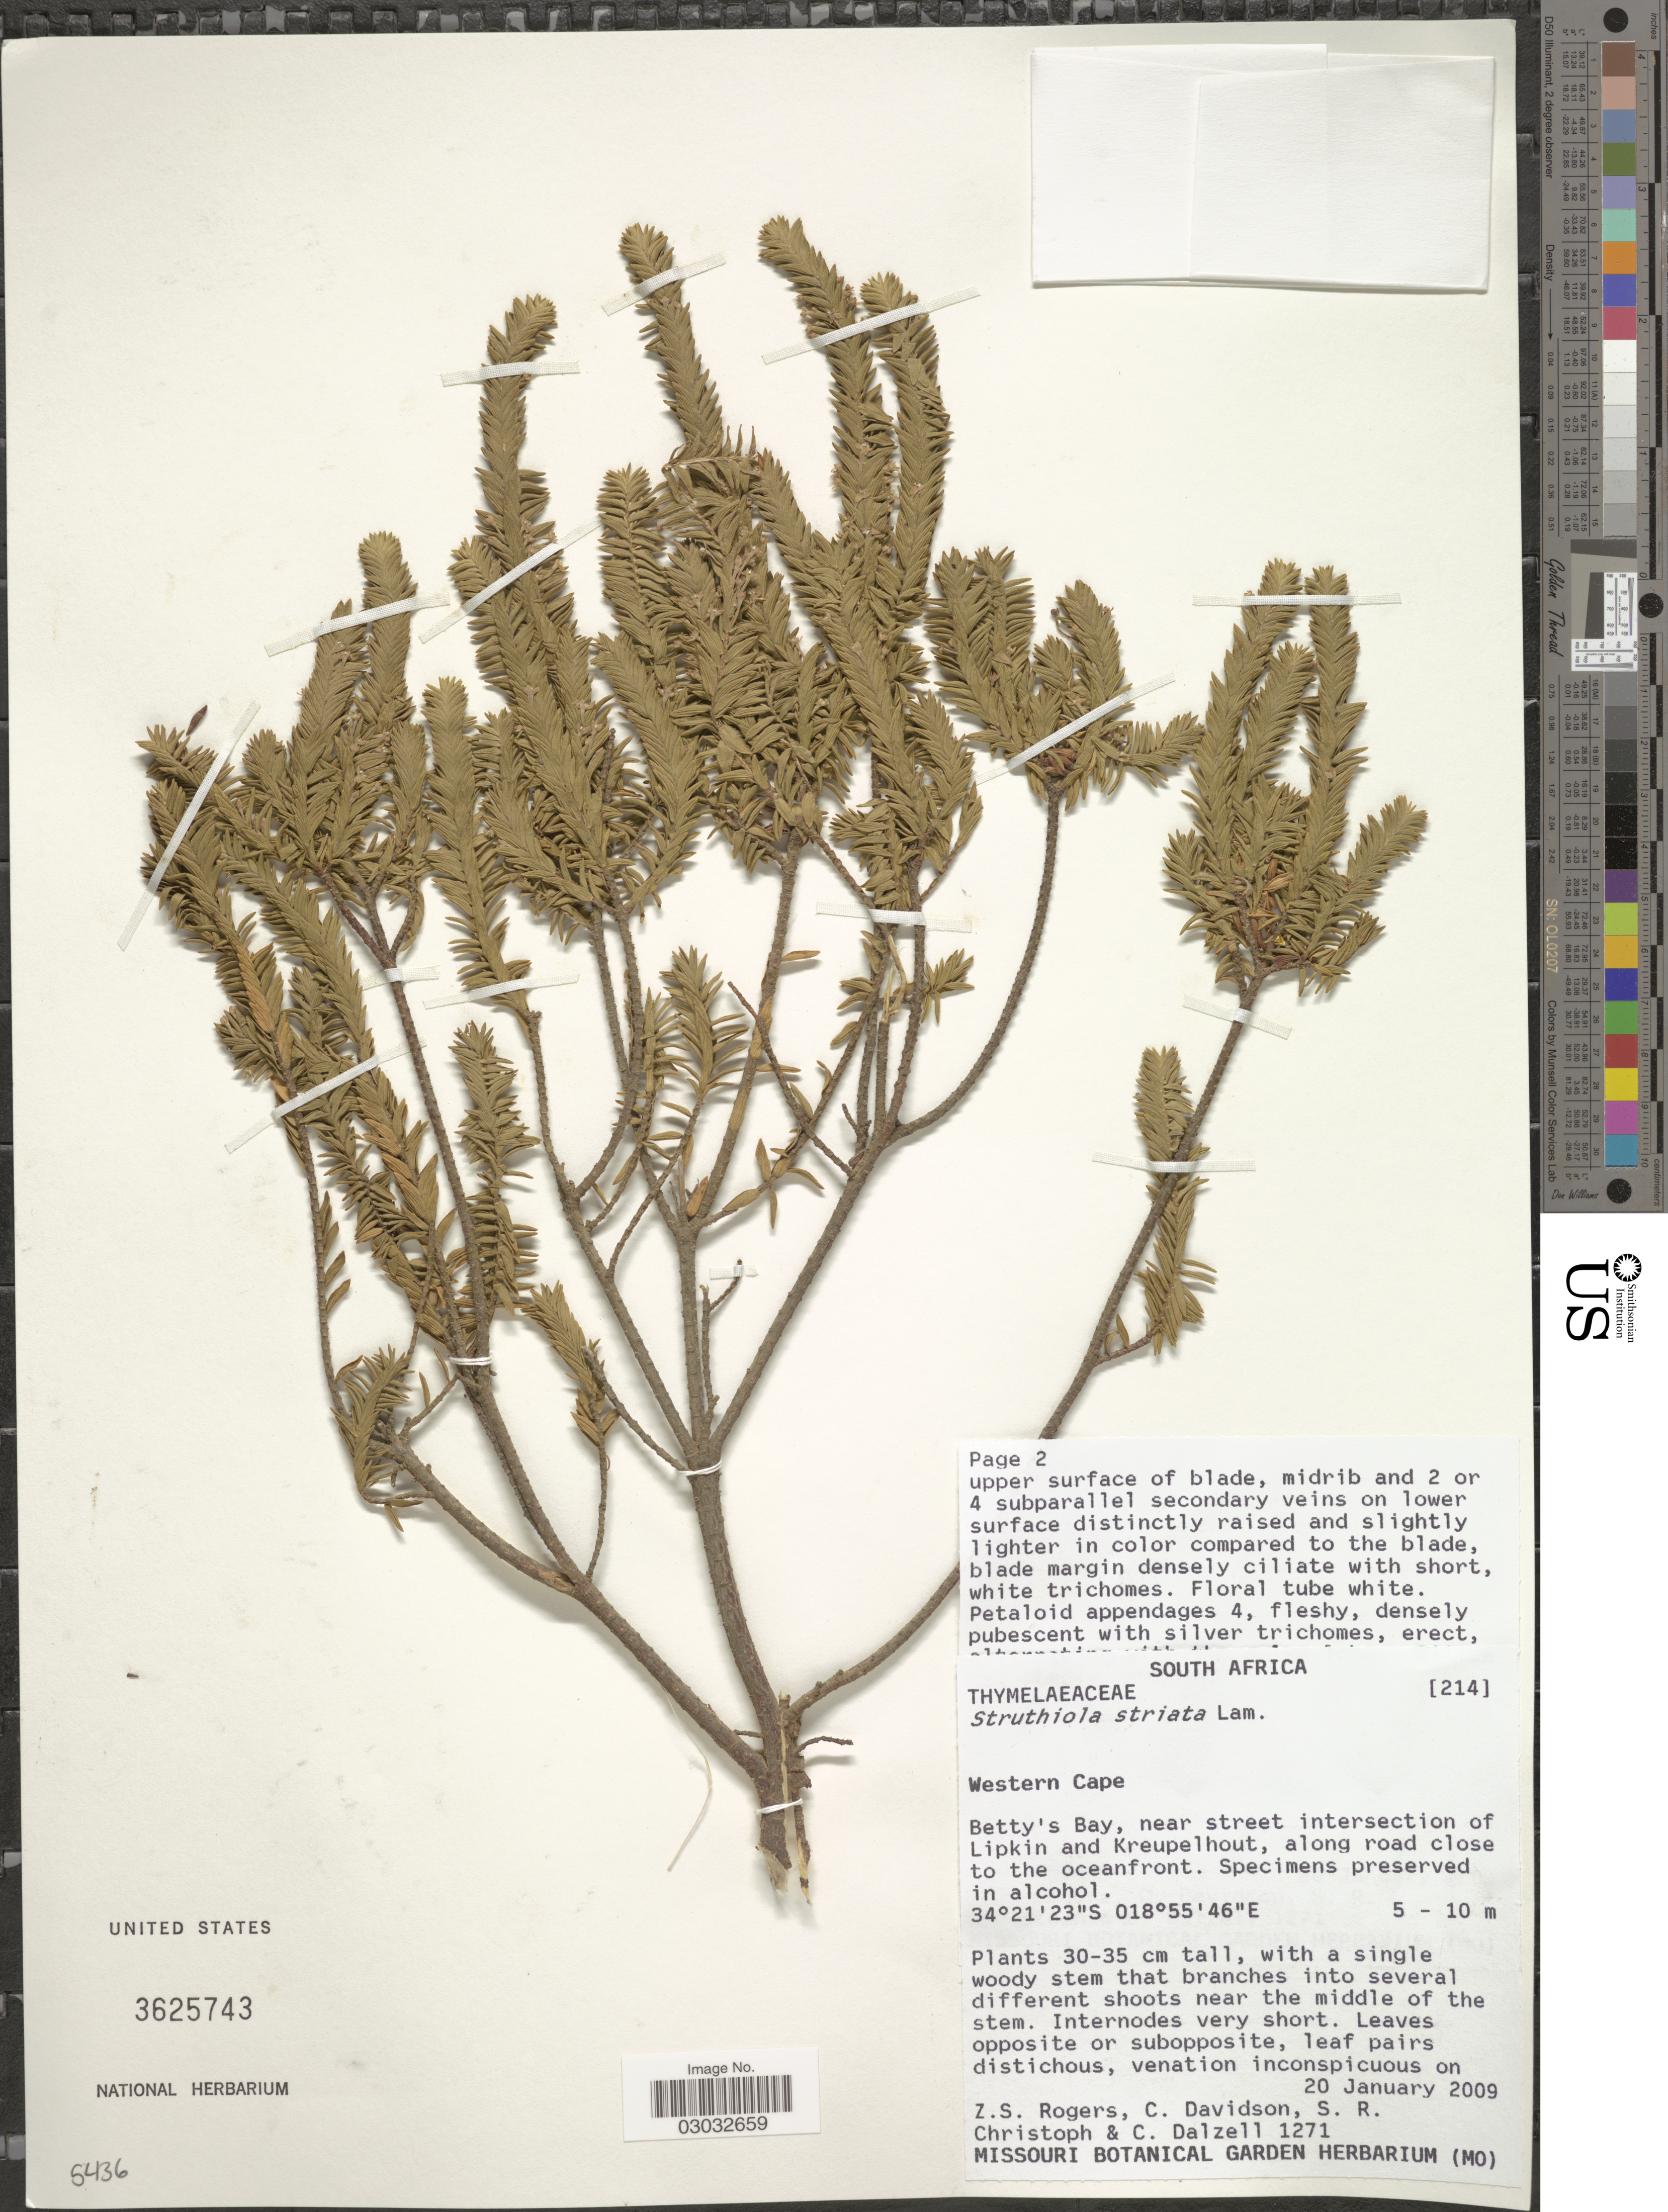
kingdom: Plantae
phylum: Tracheophyta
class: Magnoliopsida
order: Malvales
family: Thymelaeaceae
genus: Struthiola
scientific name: Struthiola striata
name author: Lam.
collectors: Z. S. Rogers, C. Davidson, S. Christoph & C. Dalzell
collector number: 1271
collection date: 2009-01-20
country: South Africa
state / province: Western Cape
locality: Betty's Bay, near street intersection of Lipkin and Kreupelhout, along road close to the oceanfront.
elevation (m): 5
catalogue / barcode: US 3625743